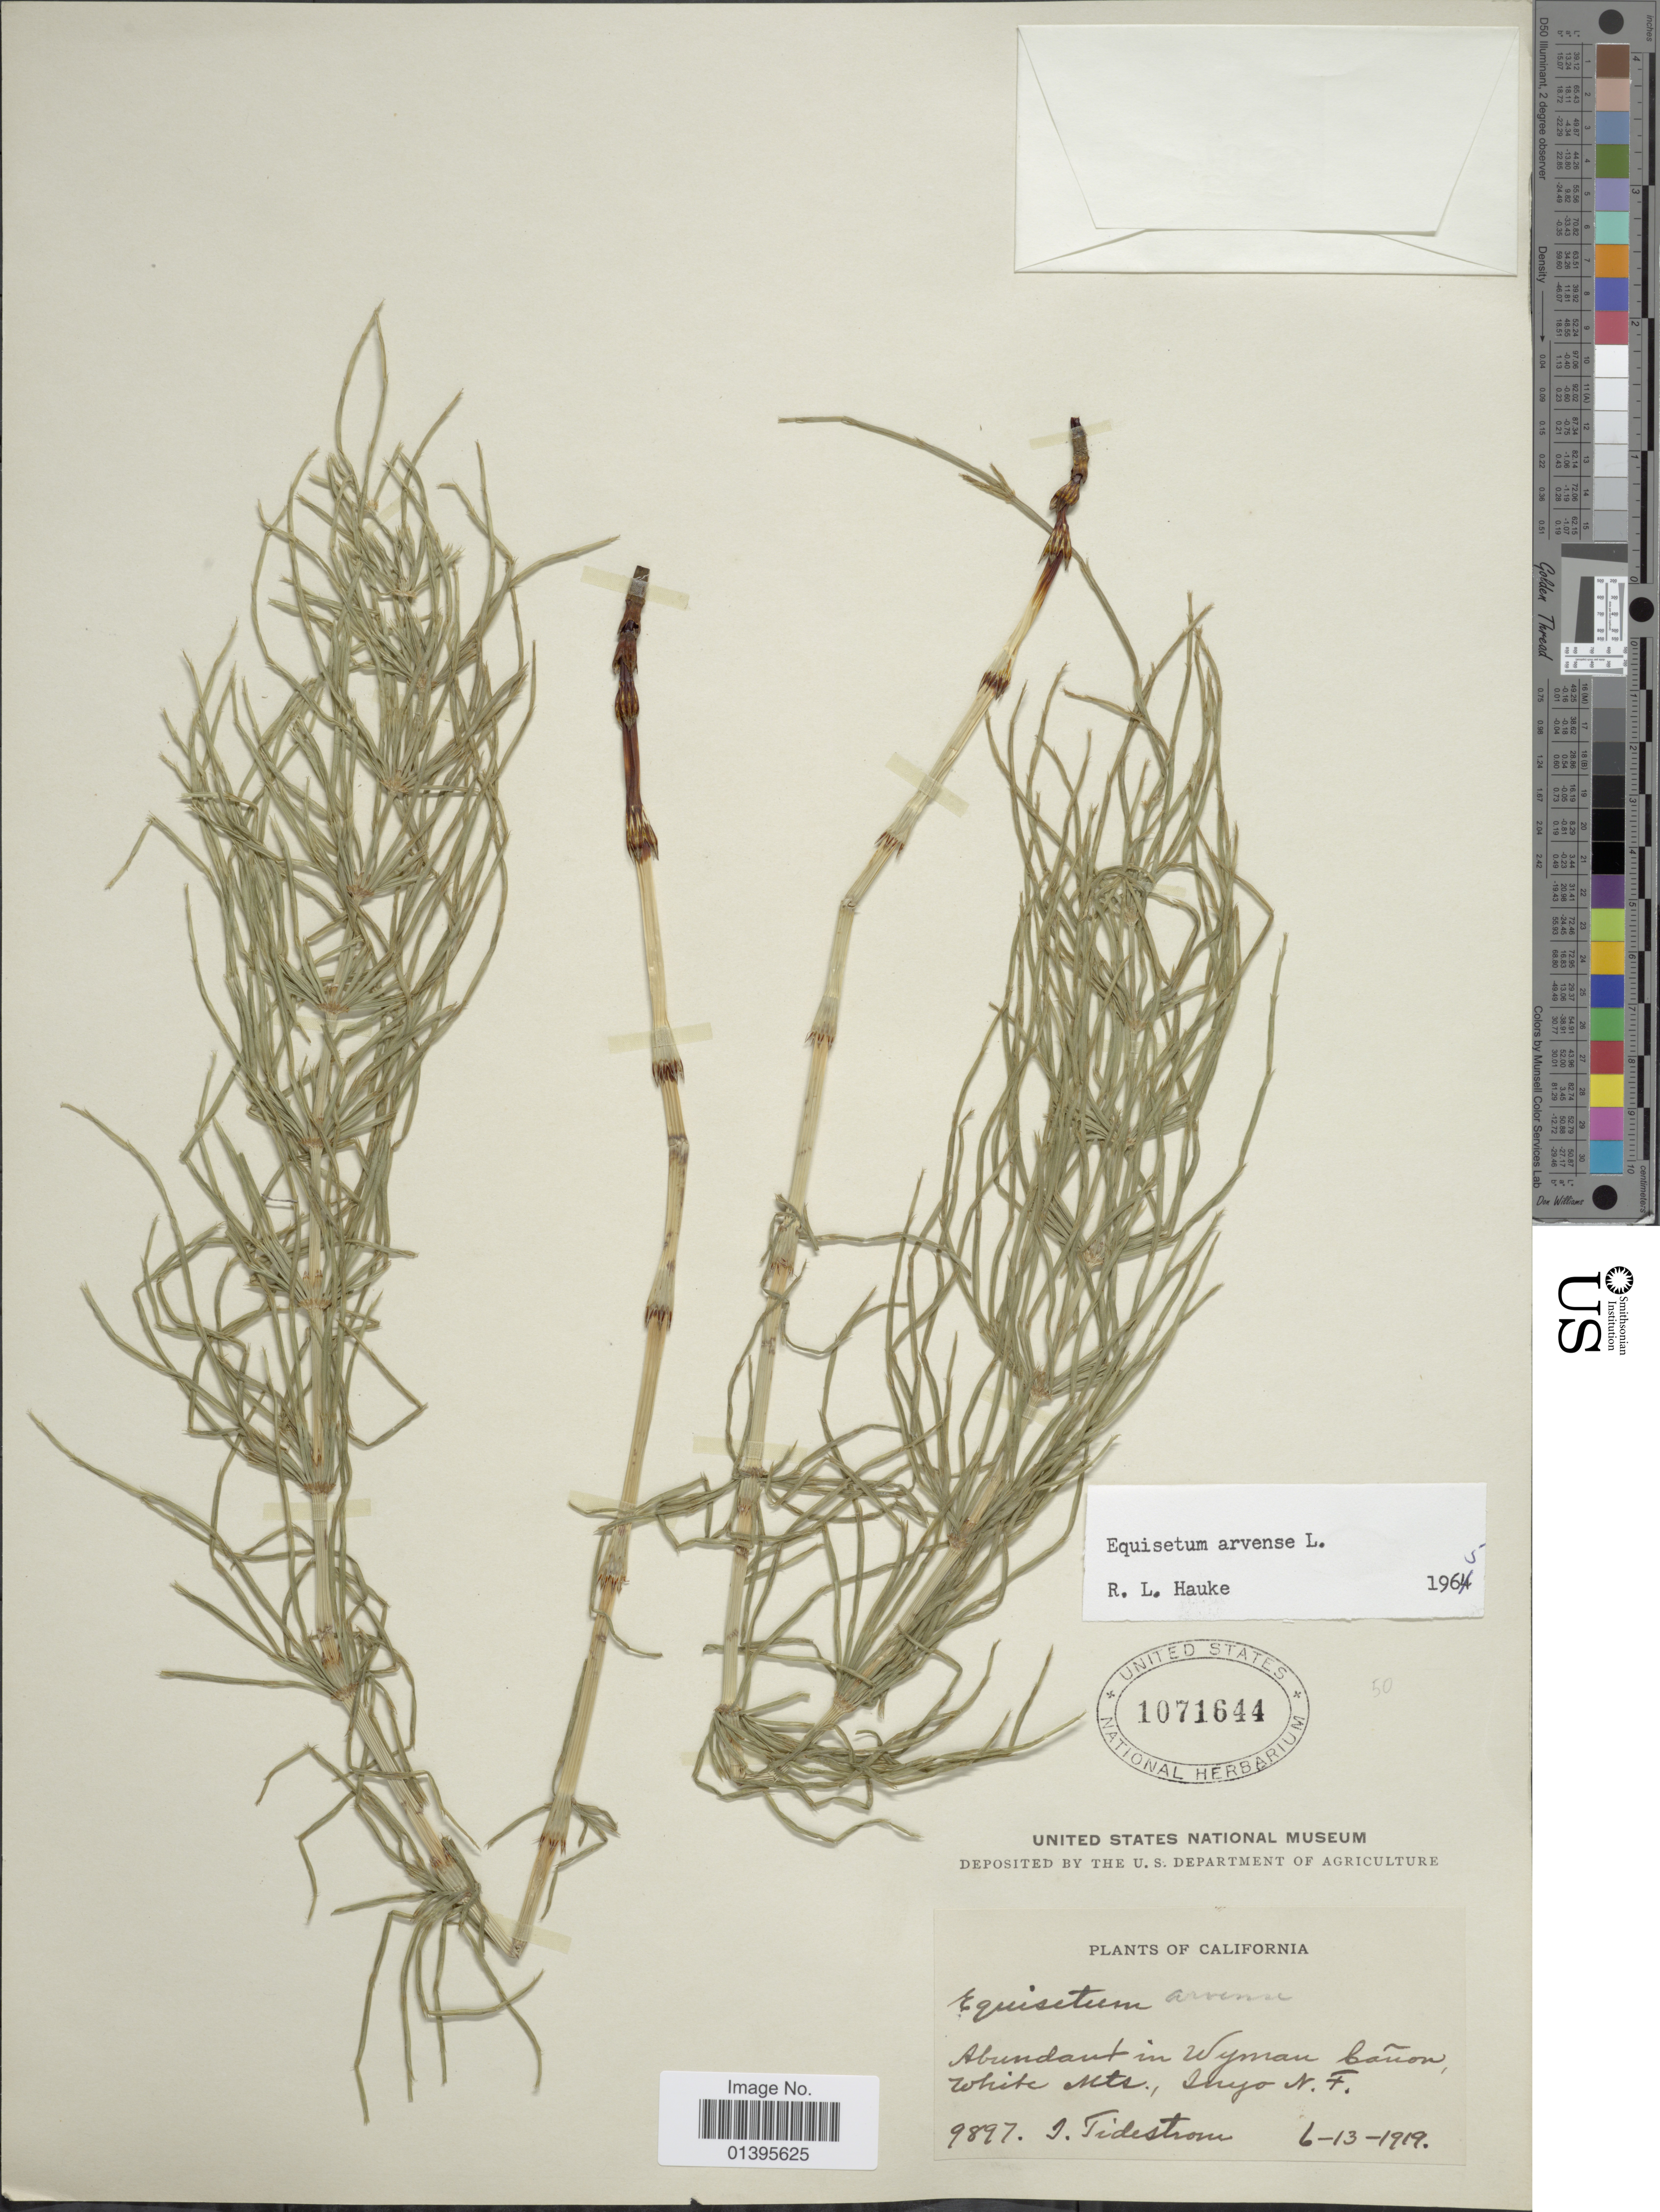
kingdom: Plantae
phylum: Tracheophyta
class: Polypodiopsida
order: Equisetales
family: Equisetaceae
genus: Equisetum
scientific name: Equisetum arvense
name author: L.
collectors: I. Tidestrum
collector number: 9897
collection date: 1919-06-13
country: United States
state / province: California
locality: Wyman Cañon, White Mts; Inyo N.F.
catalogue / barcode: US 1071644